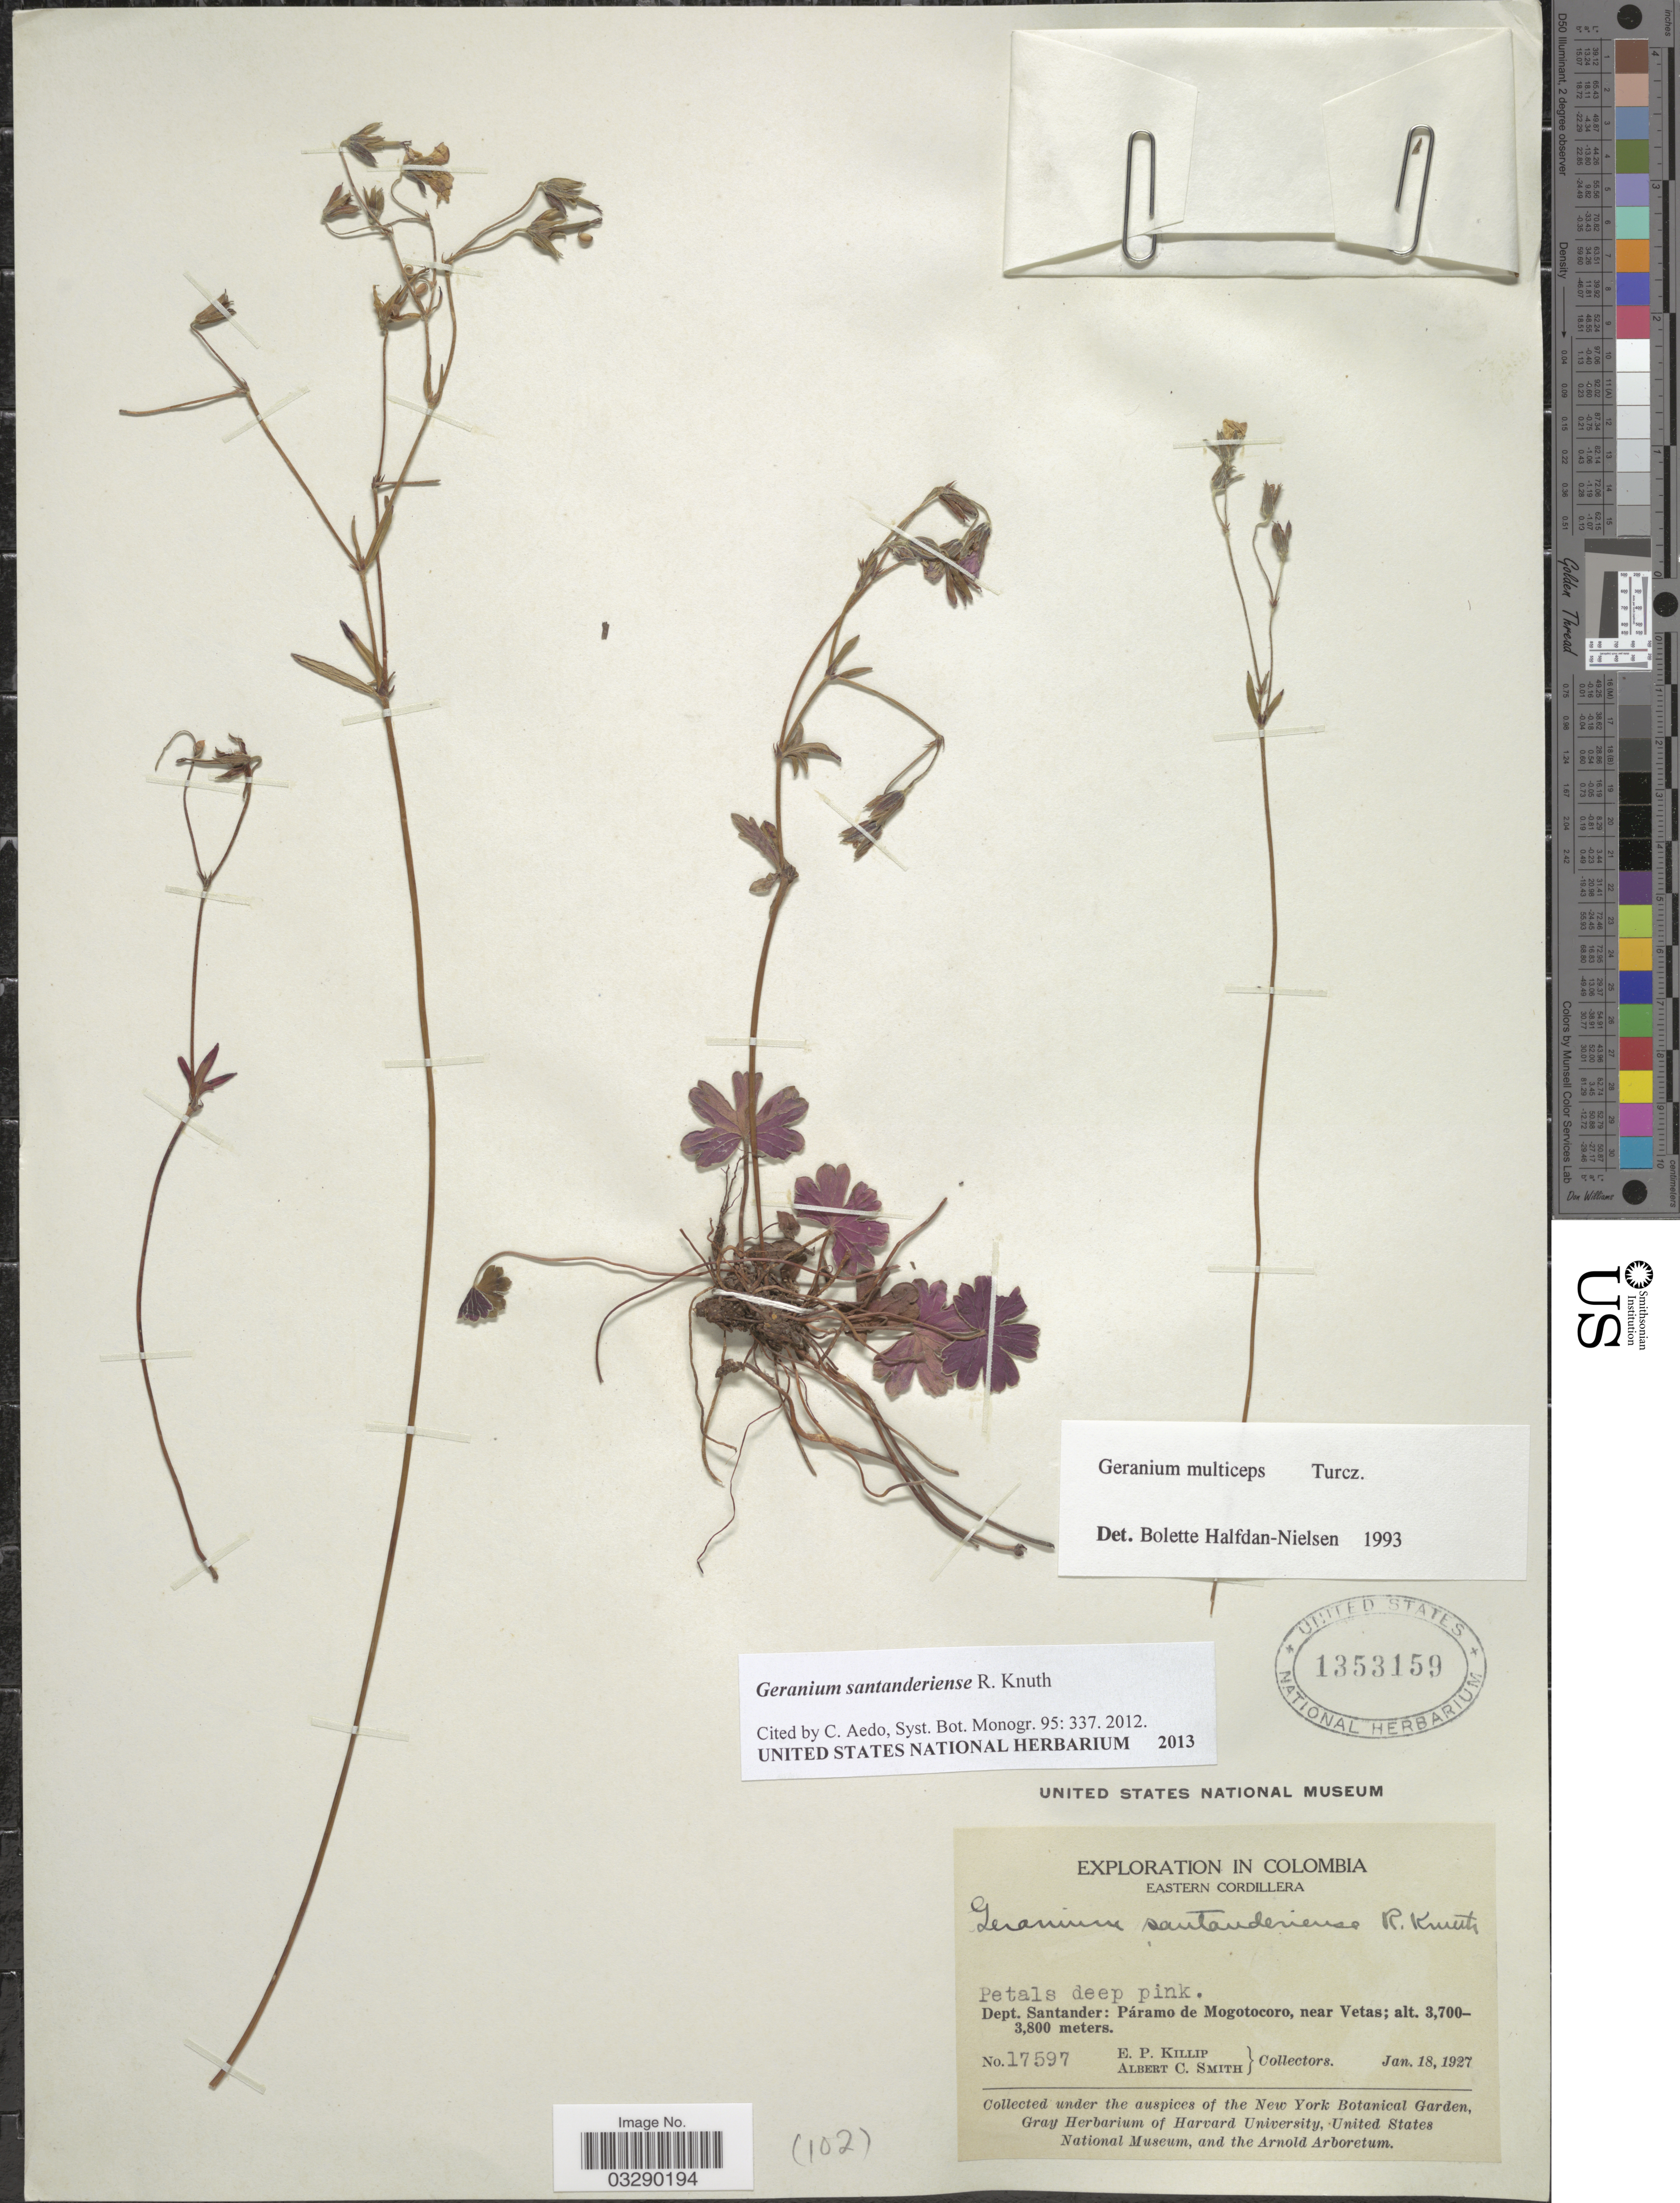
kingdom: Plantae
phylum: Tracheophyta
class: Magnoliopsida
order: Geraniales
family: Geraniaceae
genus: Geranium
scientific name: Geranium santanderiense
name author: R. Knuth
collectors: E. P. Killip & A. C. Smith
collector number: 17597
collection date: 1927-01-18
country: Colombia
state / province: Santander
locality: Eastern Cordillera. Dept. Santander: Páramo de Mogotocoro, near Vetas.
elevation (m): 3700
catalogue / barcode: US 1353159